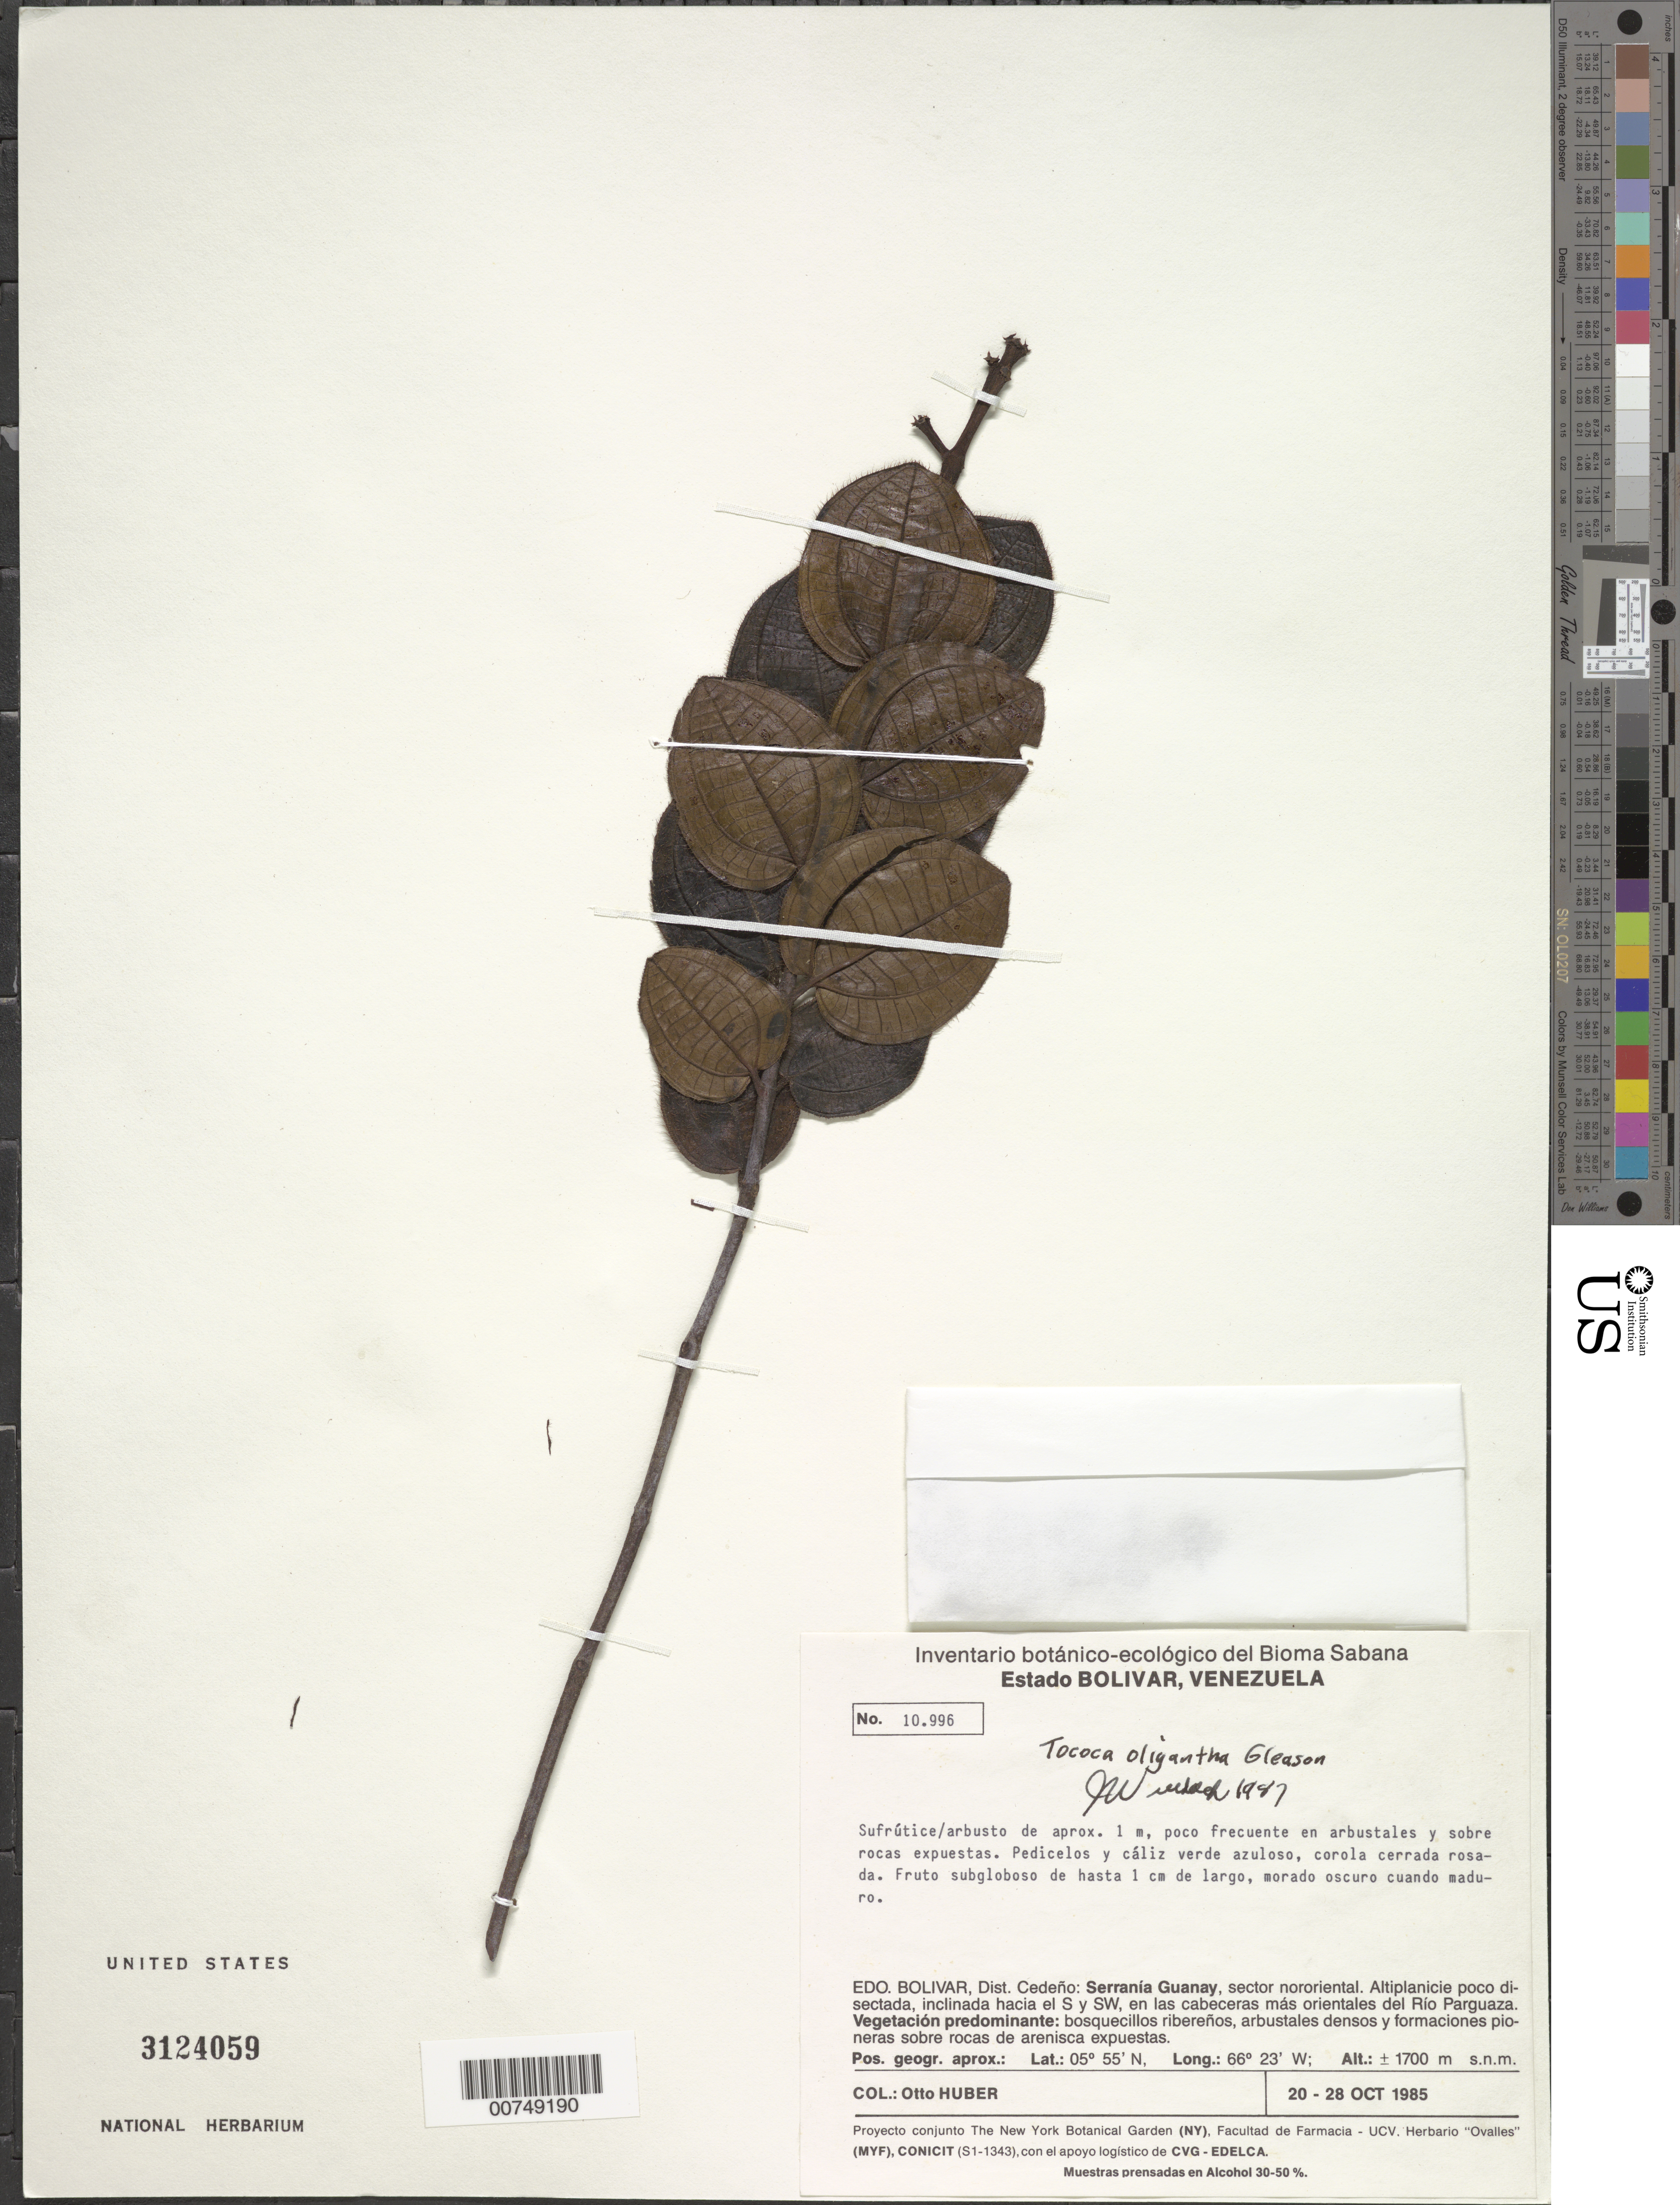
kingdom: Plantae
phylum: Tracheophyta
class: Magnoliopsida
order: Myrtales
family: Melastomataceae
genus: Tococa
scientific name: Tococa oligantha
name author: Gleason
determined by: Wurdack, John J., (US), US (UNITED STATES)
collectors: O. Huber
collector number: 10996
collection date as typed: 20-Oct-85 to 28-Oct-85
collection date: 1985-10-20/1985-10-28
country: Venezuela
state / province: Bolívar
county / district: Cedeño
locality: Serrania Guanay, orientales del Río Parguaza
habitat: Arbustales y sobre rocas expuestas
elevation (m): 1700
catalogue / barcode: US 3124059